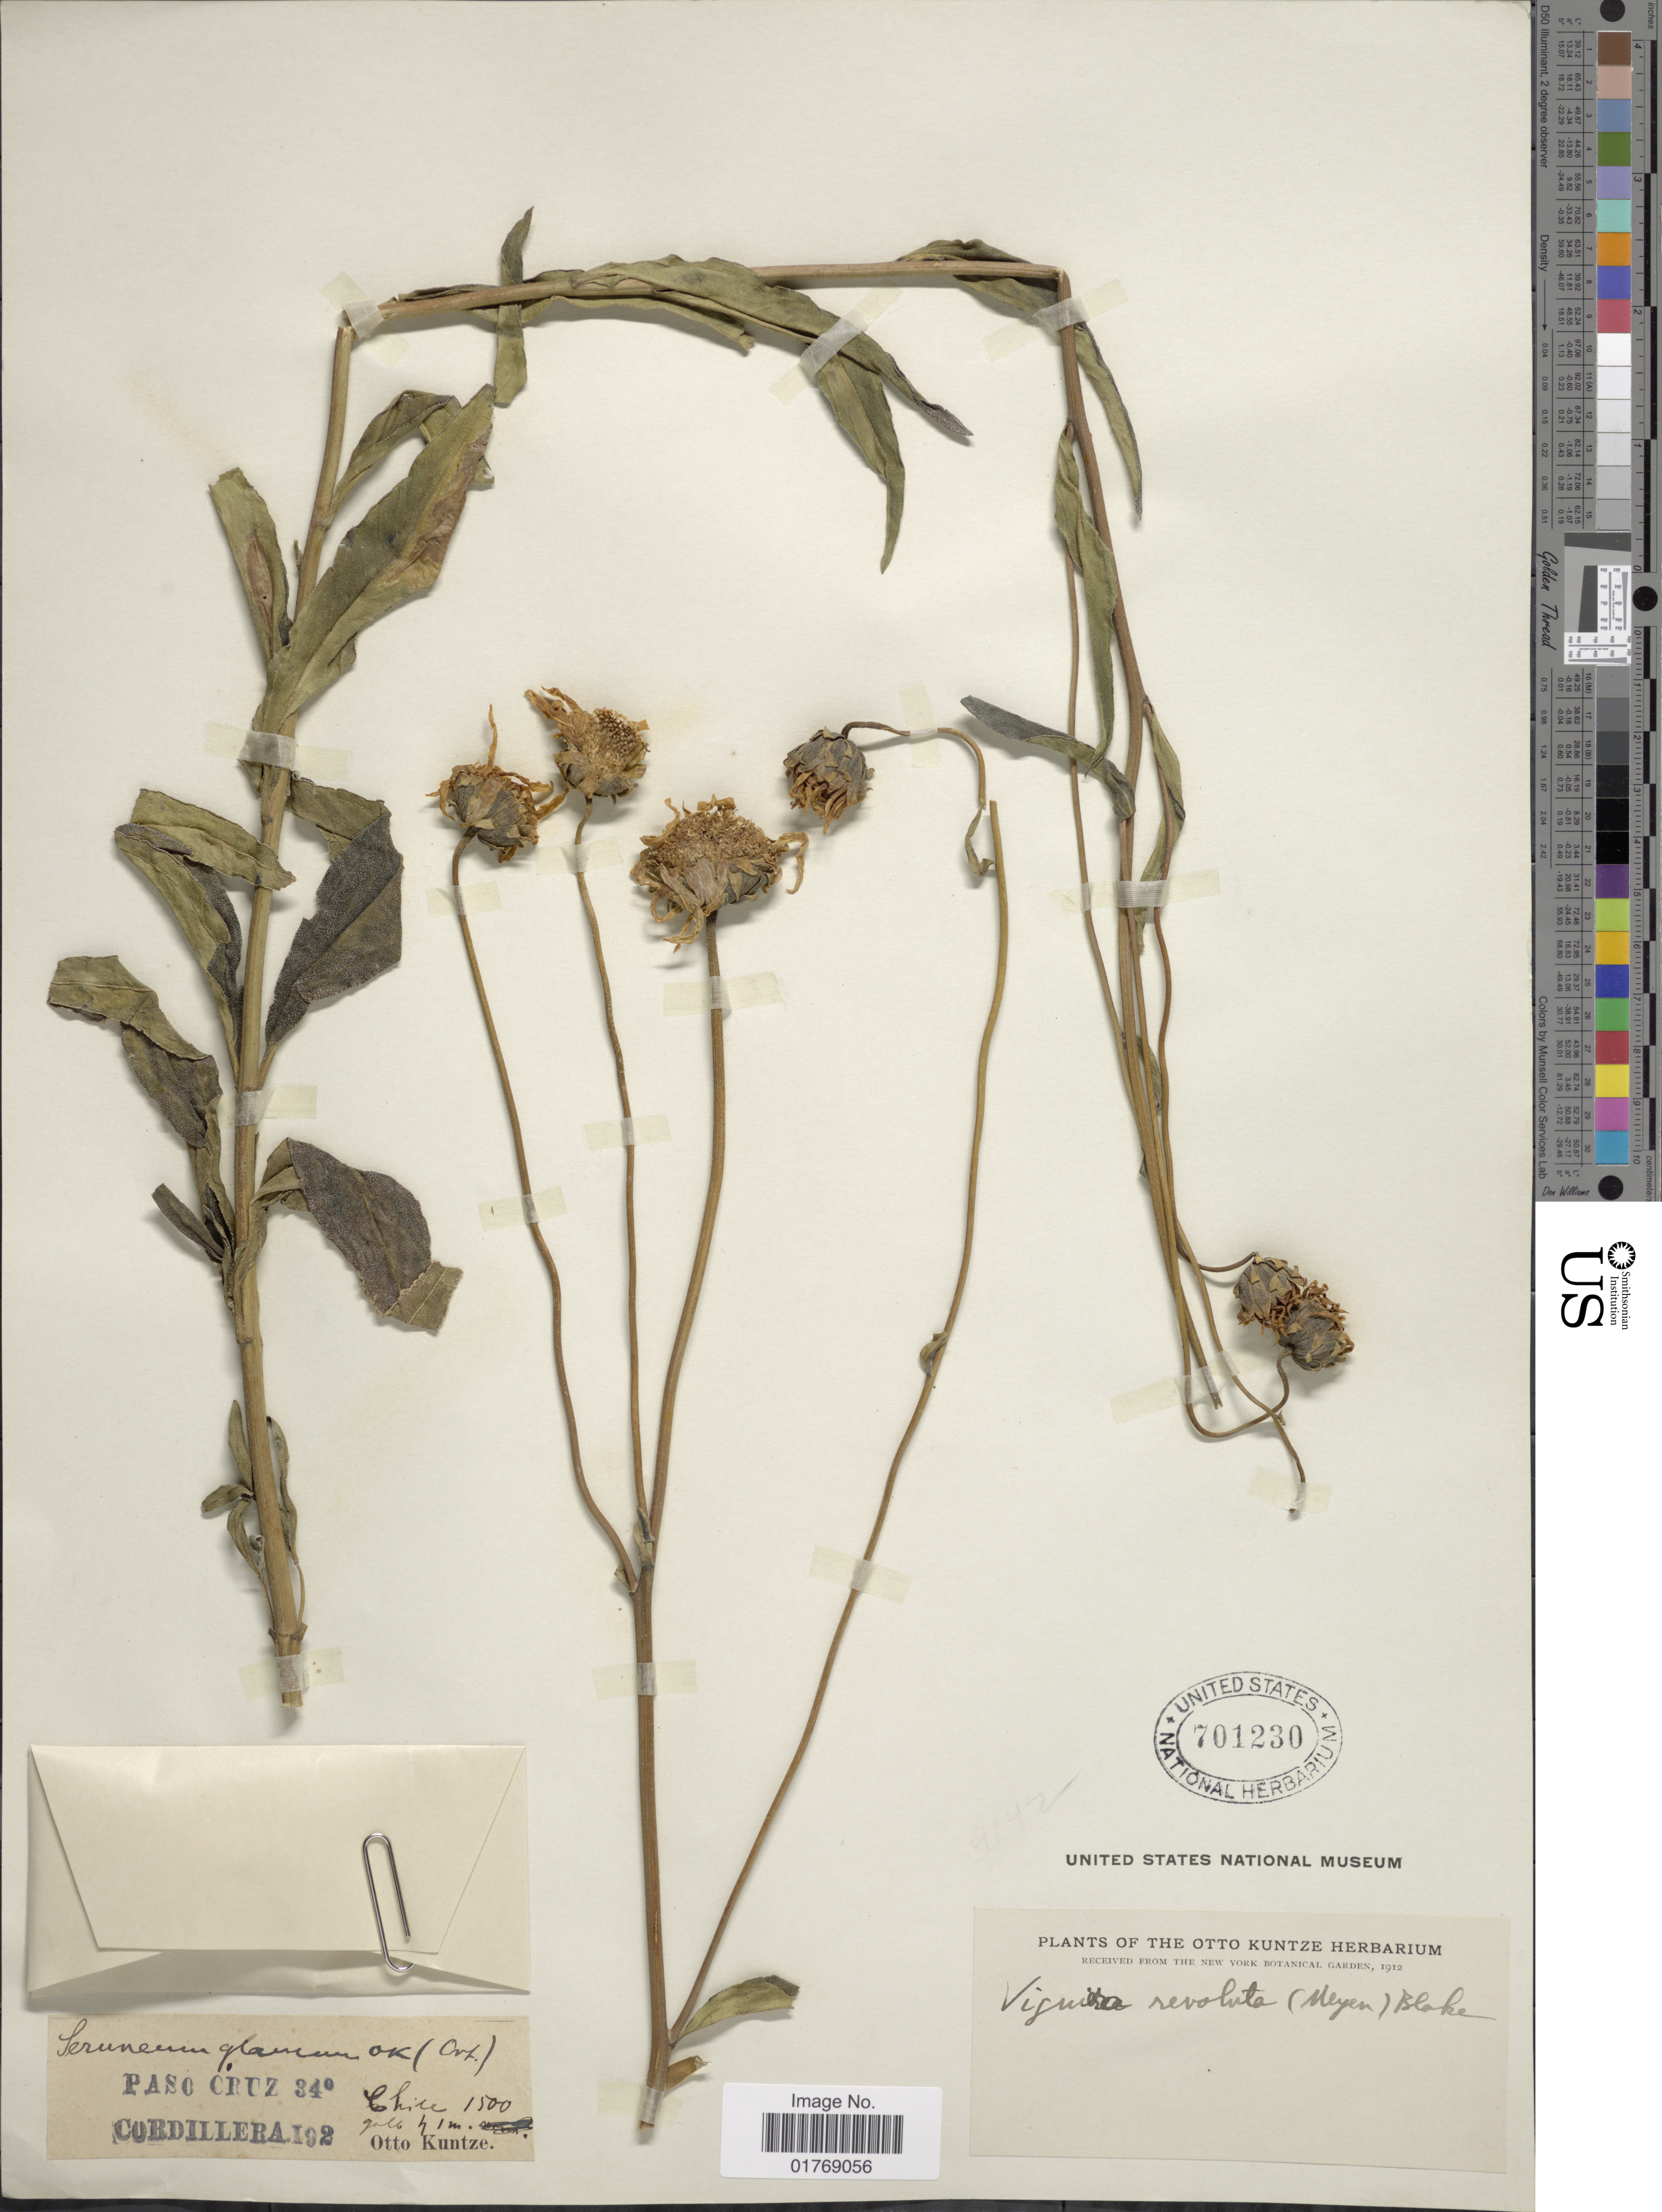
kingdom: Plantae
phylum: Tracheophyta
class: Magnoliopsida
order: Asterales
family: Asteraceae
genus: Viguiera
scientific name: Viguiera revoluta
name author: (Meyen) Blake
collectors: C.E.O. Kuntze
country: Chile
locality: Paso Cruz, Cordillera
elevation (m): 1500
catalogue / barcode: US 701230